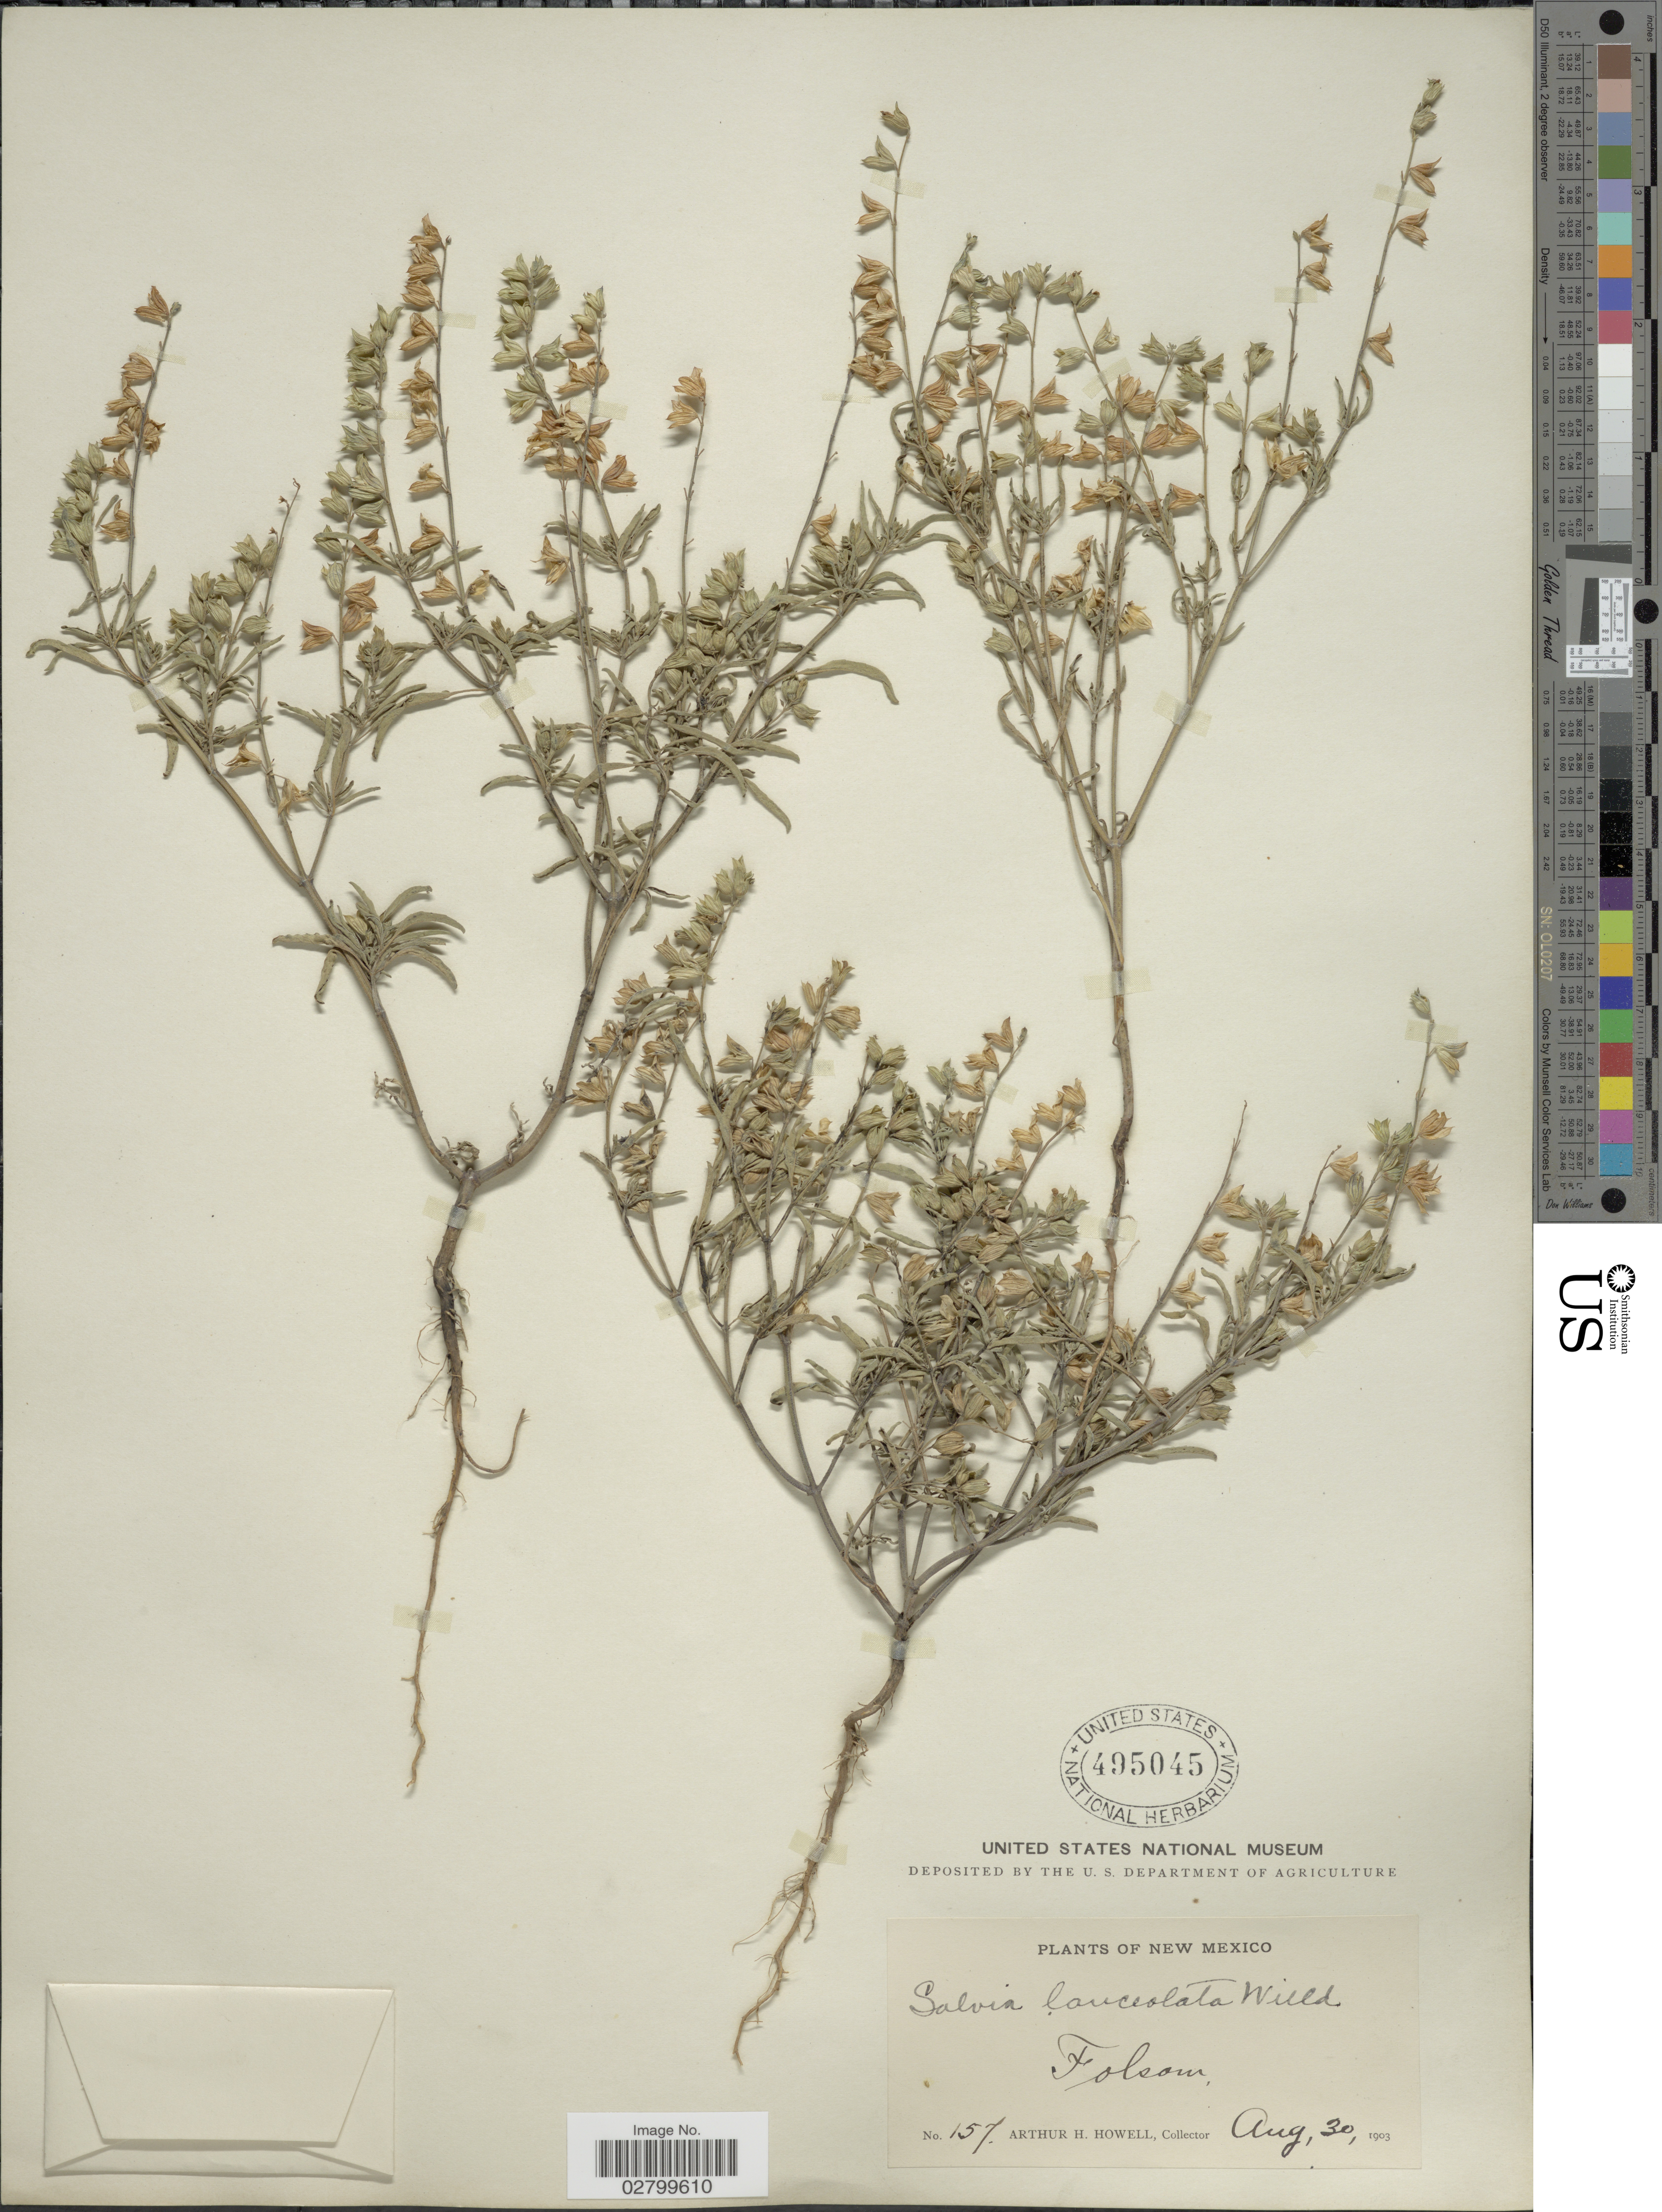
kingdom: Plantae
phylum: Tracheophyta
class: Magnoliopsida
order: Lamiales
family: Lamiaceae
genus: Salvia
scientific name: Salvia lanceolata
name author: Brouss.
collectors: A. H. Howell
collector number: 157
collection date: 1903-08-30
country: United States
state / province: New Mexico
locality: Folsom.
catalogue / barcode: US 495045